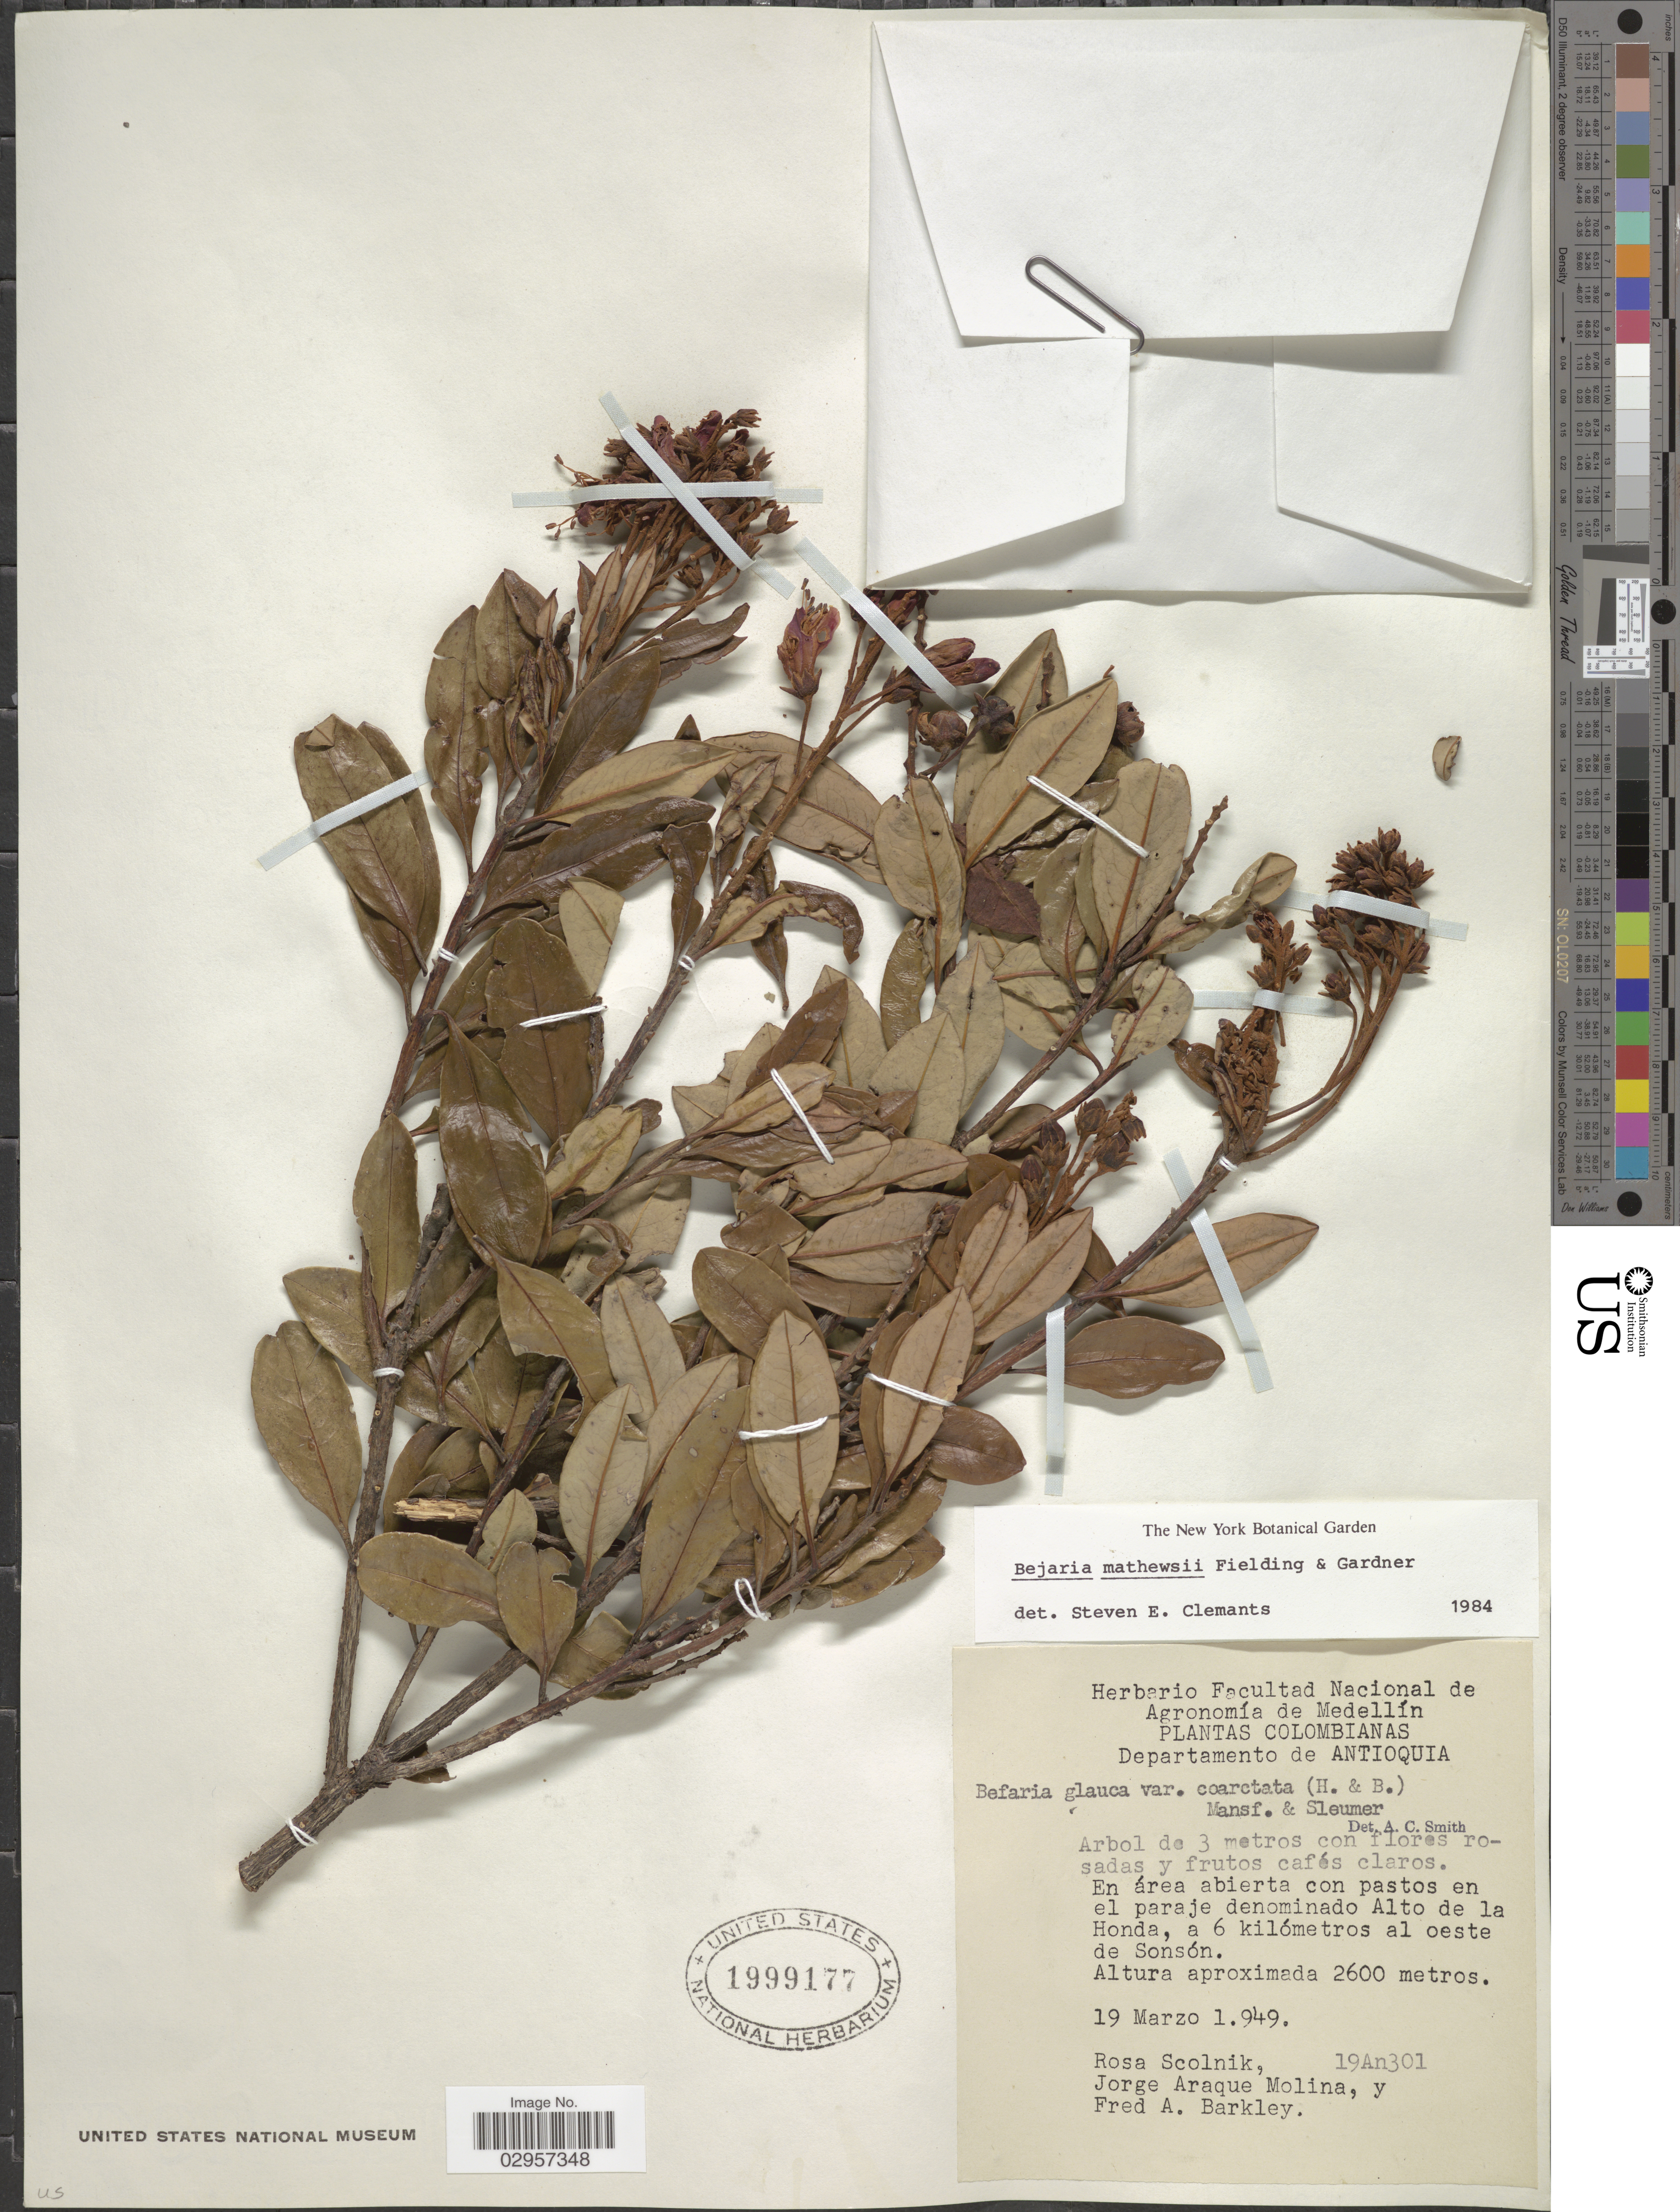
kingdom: Plantae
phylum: Tracheophyta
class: Magnoliopsida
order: Ericales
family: Ericaceae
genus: Bejaria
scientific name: Bejaria mathewsii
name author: Fielding & Gardner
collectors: R. Scolnik, J. Araque Molina & F. A. Barkley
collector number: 19An301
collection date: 1949-03-19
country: Colombia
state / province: Antioquia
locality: Departamento de Antioquia, En área abierta con pastos en el paraje denominado Alto de la Honda, 6 kilómetros al oeste de Sonsón.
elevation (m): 2600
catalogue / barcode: US 1999177